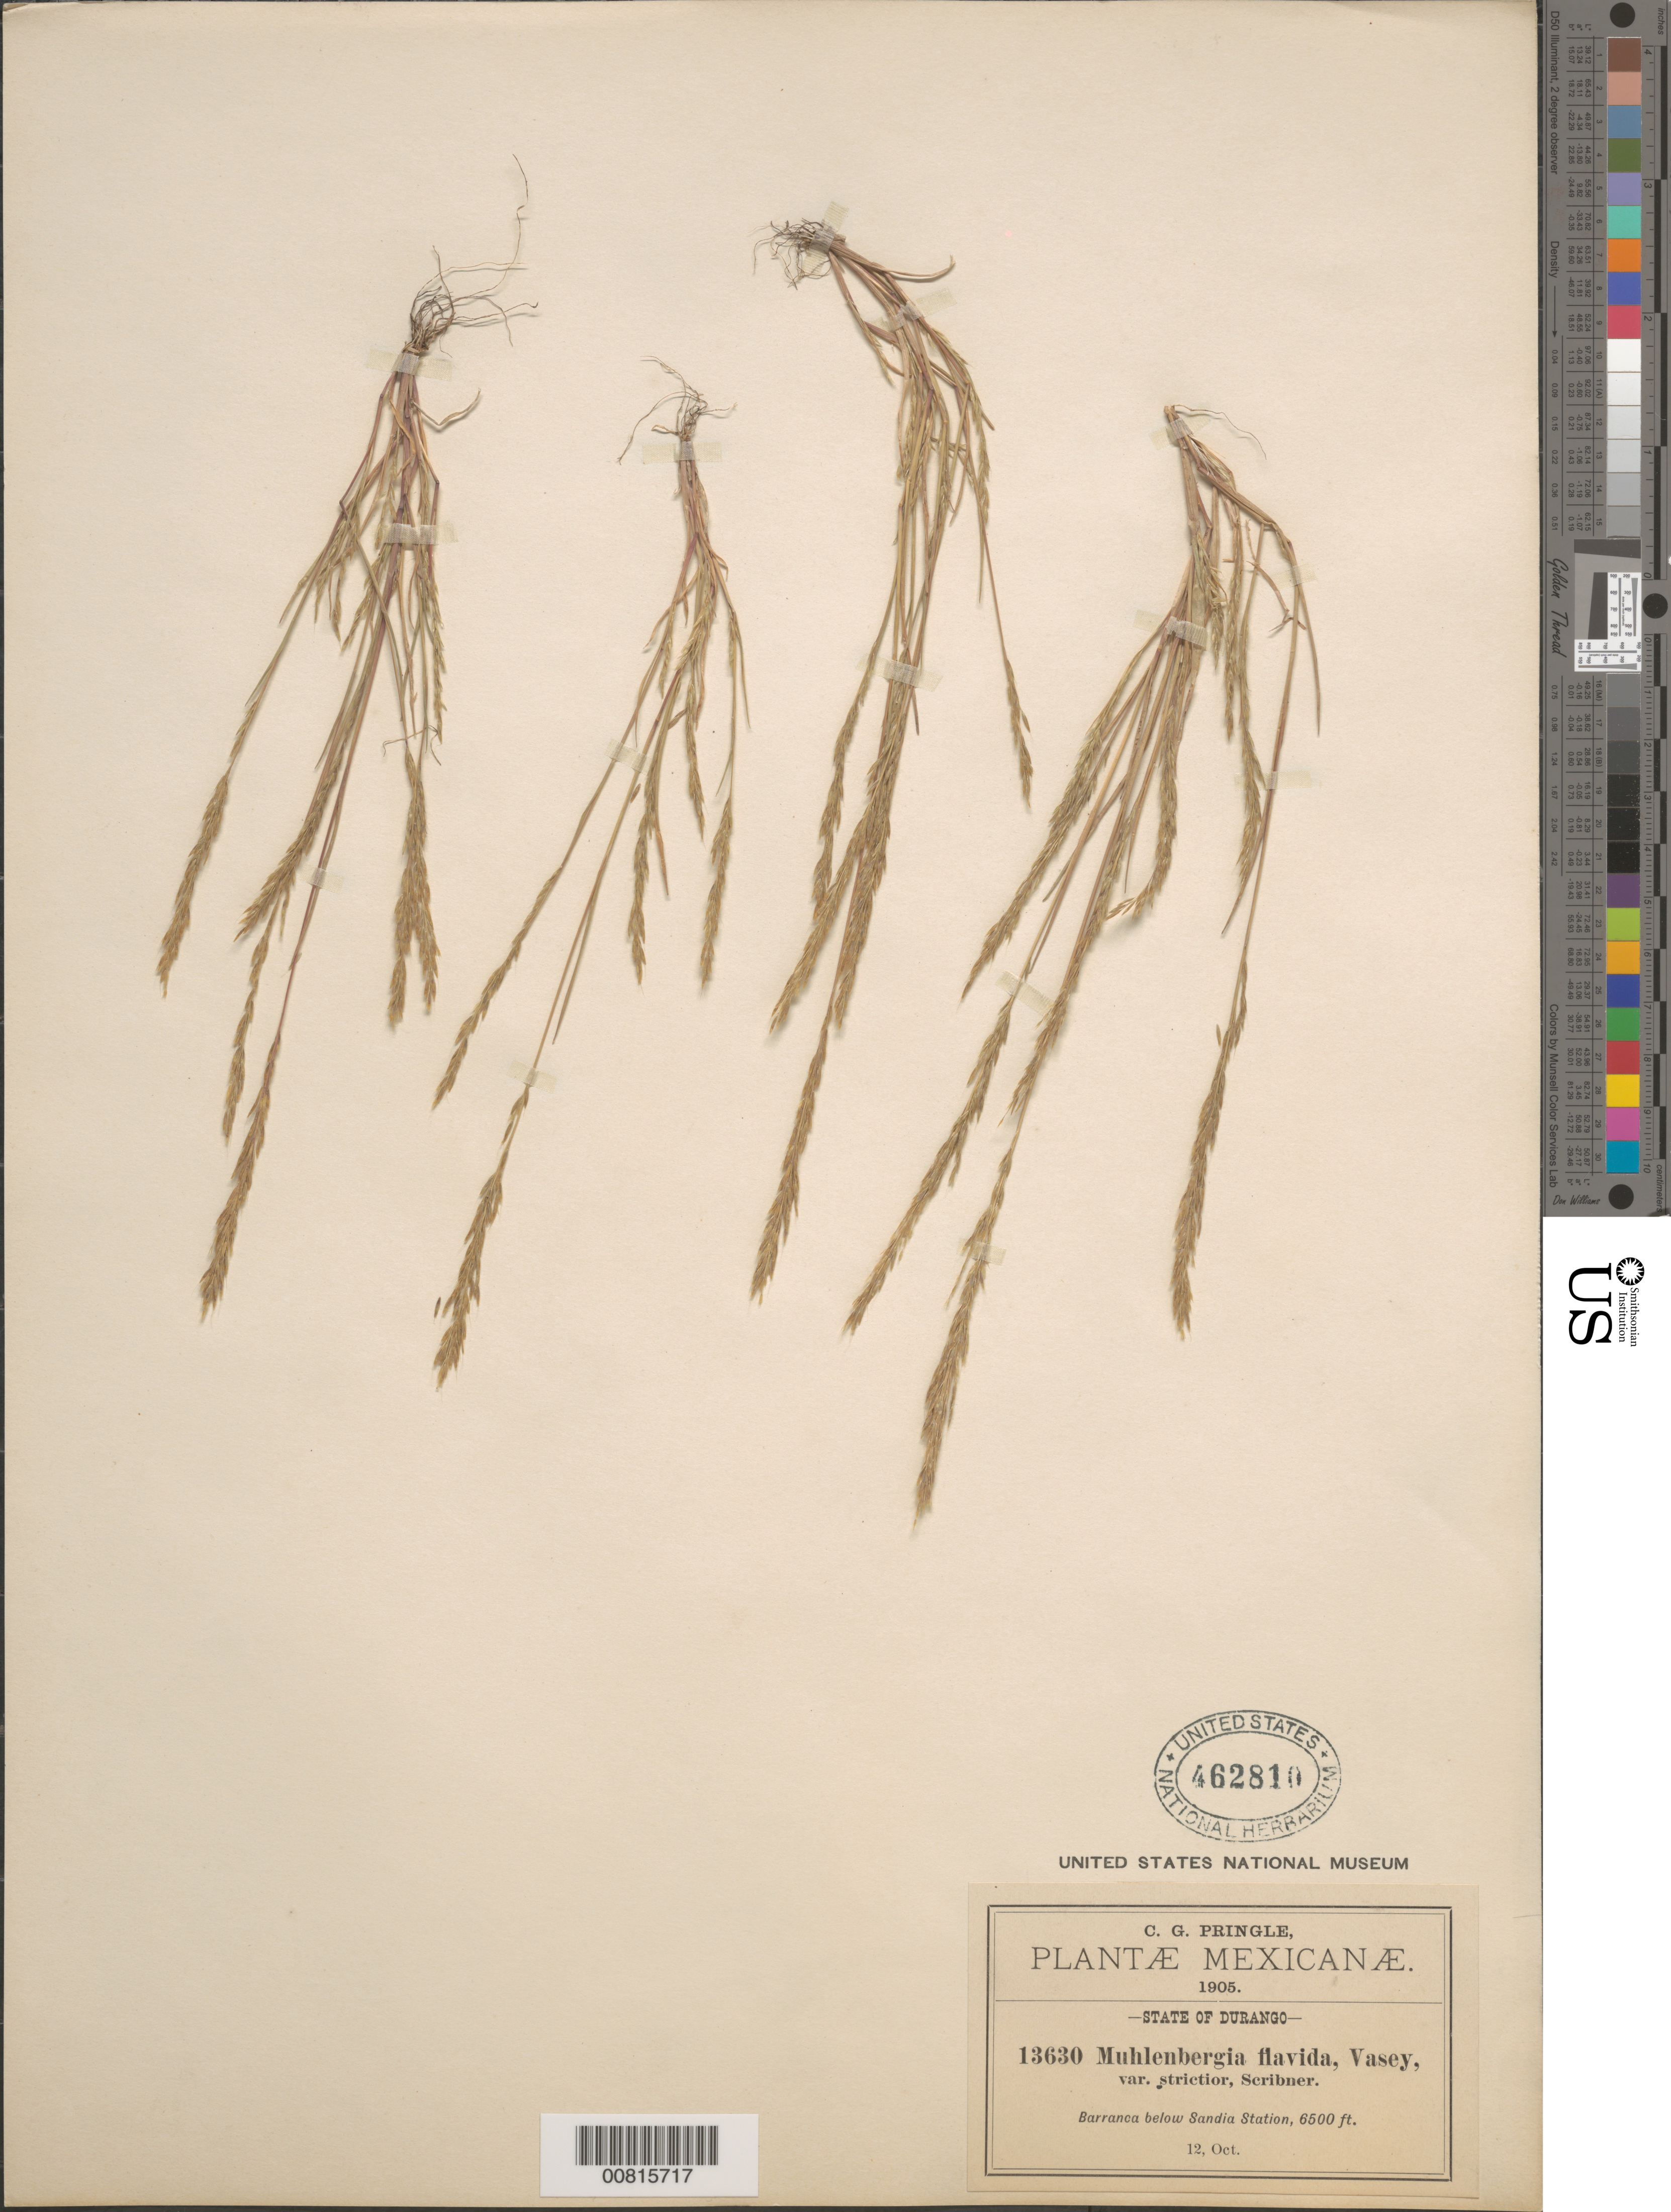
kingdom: Chromista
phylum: Ochrophyta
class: Bacillariophyceae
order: Coscinodiscales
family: Coscinodiscaceae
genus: Stoschia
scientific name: Stoschia janischii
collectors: C. G. Pringle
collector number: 13630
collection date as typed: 12 Oct 1905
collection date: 1905-10-12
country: Mexico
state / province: Durango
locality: Barranca below Sandia Station, mpio. Ocampo?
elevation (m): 1981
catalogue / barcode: US 462810